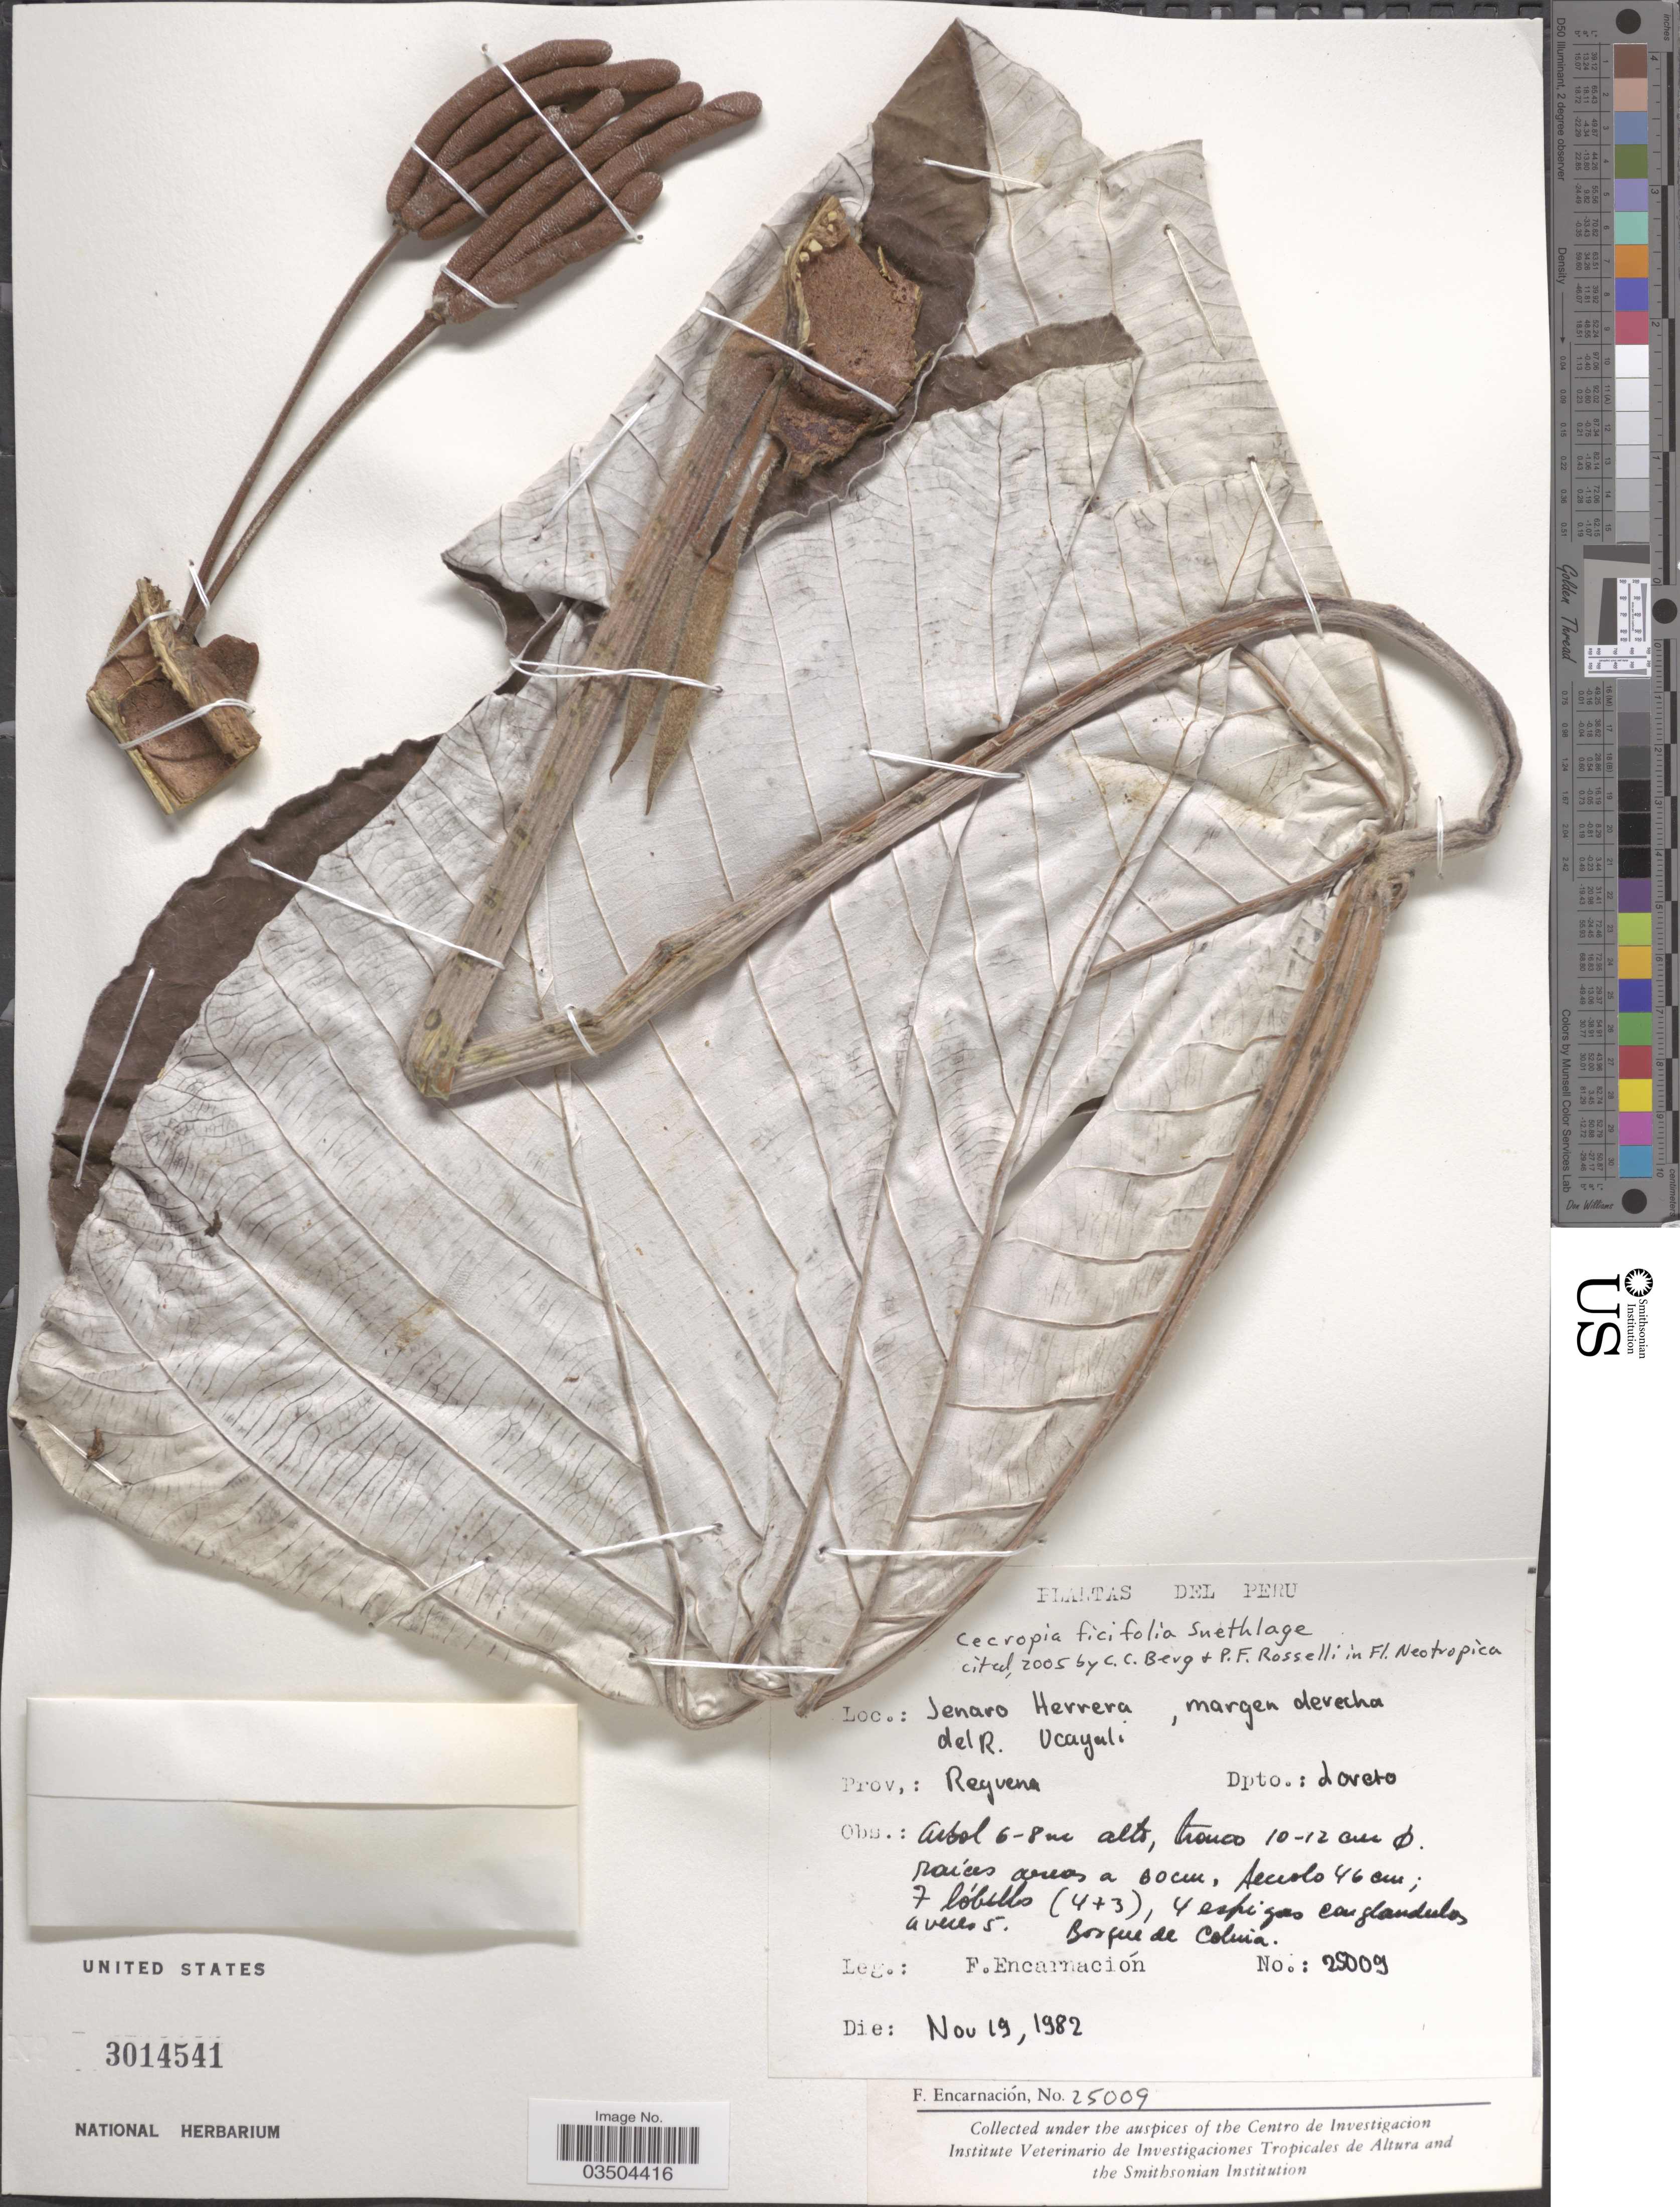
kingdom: Plantae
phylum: Tracheophyta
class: Magnoliopsida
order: Rosales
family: Urticaceae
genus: Cecropia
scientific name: Cecropia ficifolia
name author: Snethlage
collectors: F. Encarnación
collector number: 25009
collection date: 1982-11-19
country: Peru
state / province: Loreto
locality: Jenaro Herrera, margen derecha del R. Ucayali. Prov.: Reguena, Dpto.: Loreto.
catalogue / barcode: US 3014541